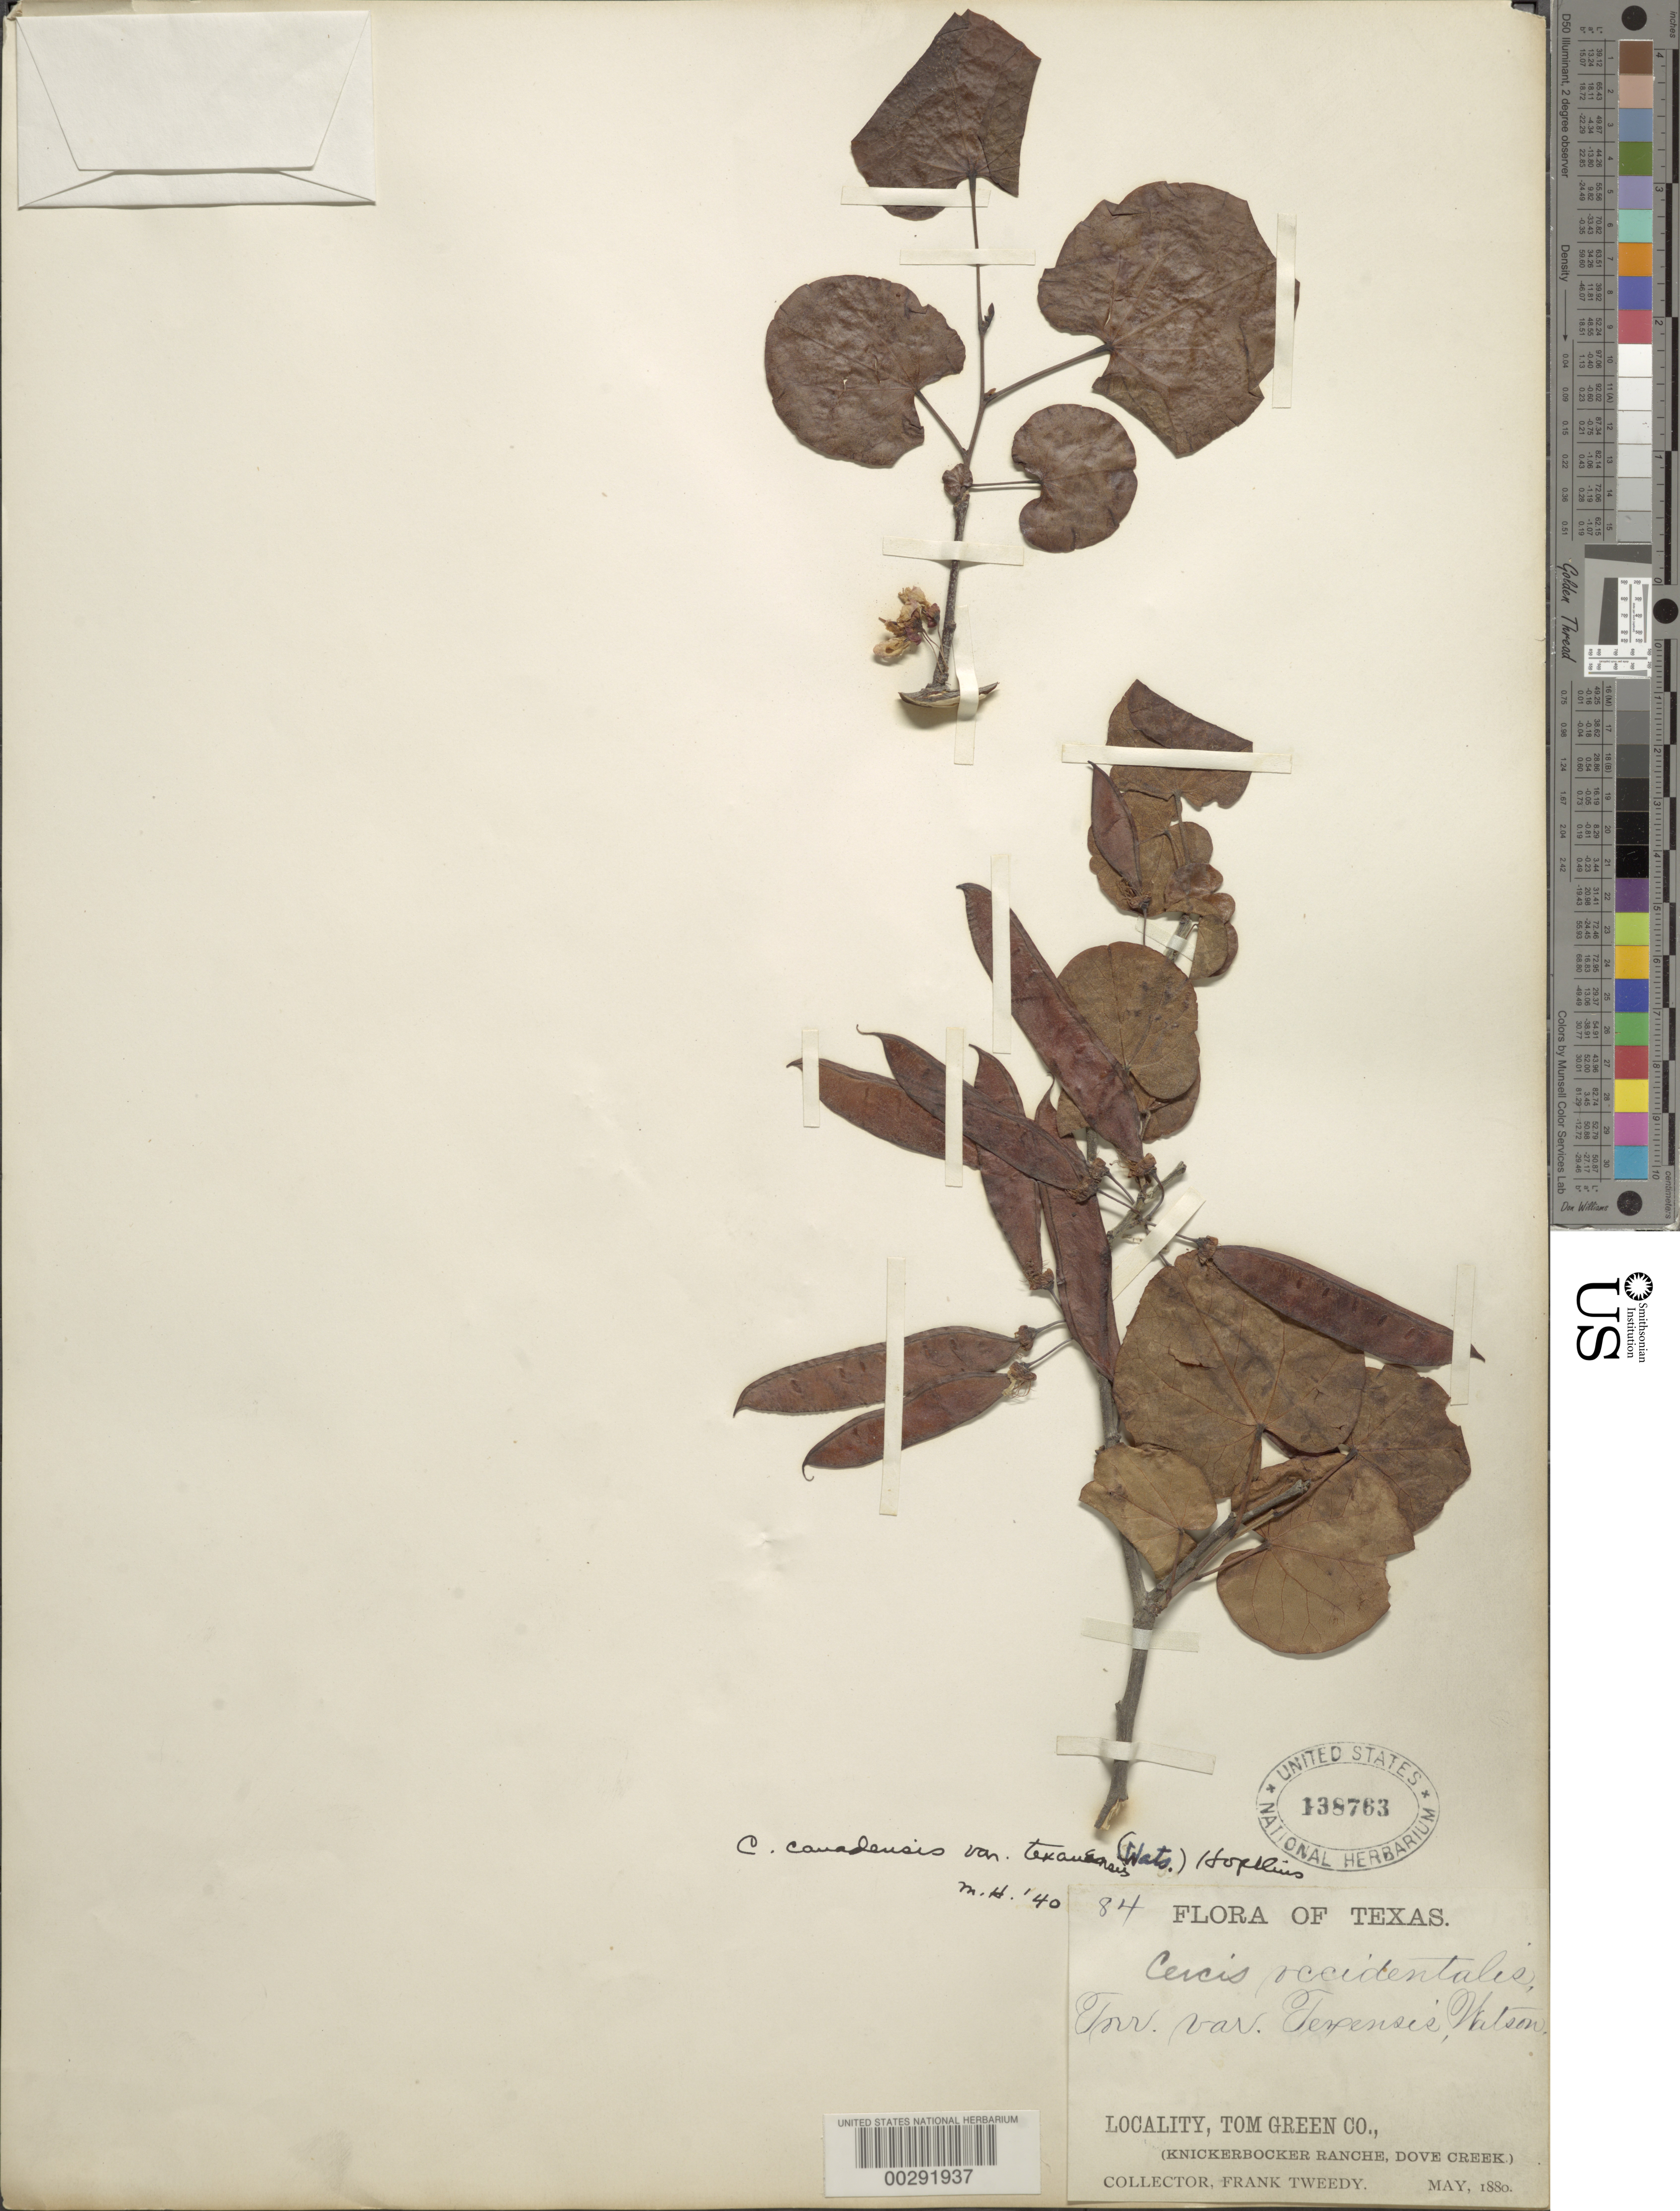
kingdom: Plantae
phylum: Tracheophyta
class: Magnoliopsida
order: Fabales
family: Fabaceae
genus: Cercis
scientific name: Cercis reniformis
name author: A. Gray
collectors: F. Tweedy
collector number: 84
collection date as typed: May 1880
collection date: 1880-05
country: United States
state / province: Texas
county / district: Tom Green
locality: Knickerbocker ranch, dove creek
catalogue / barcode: US 138763